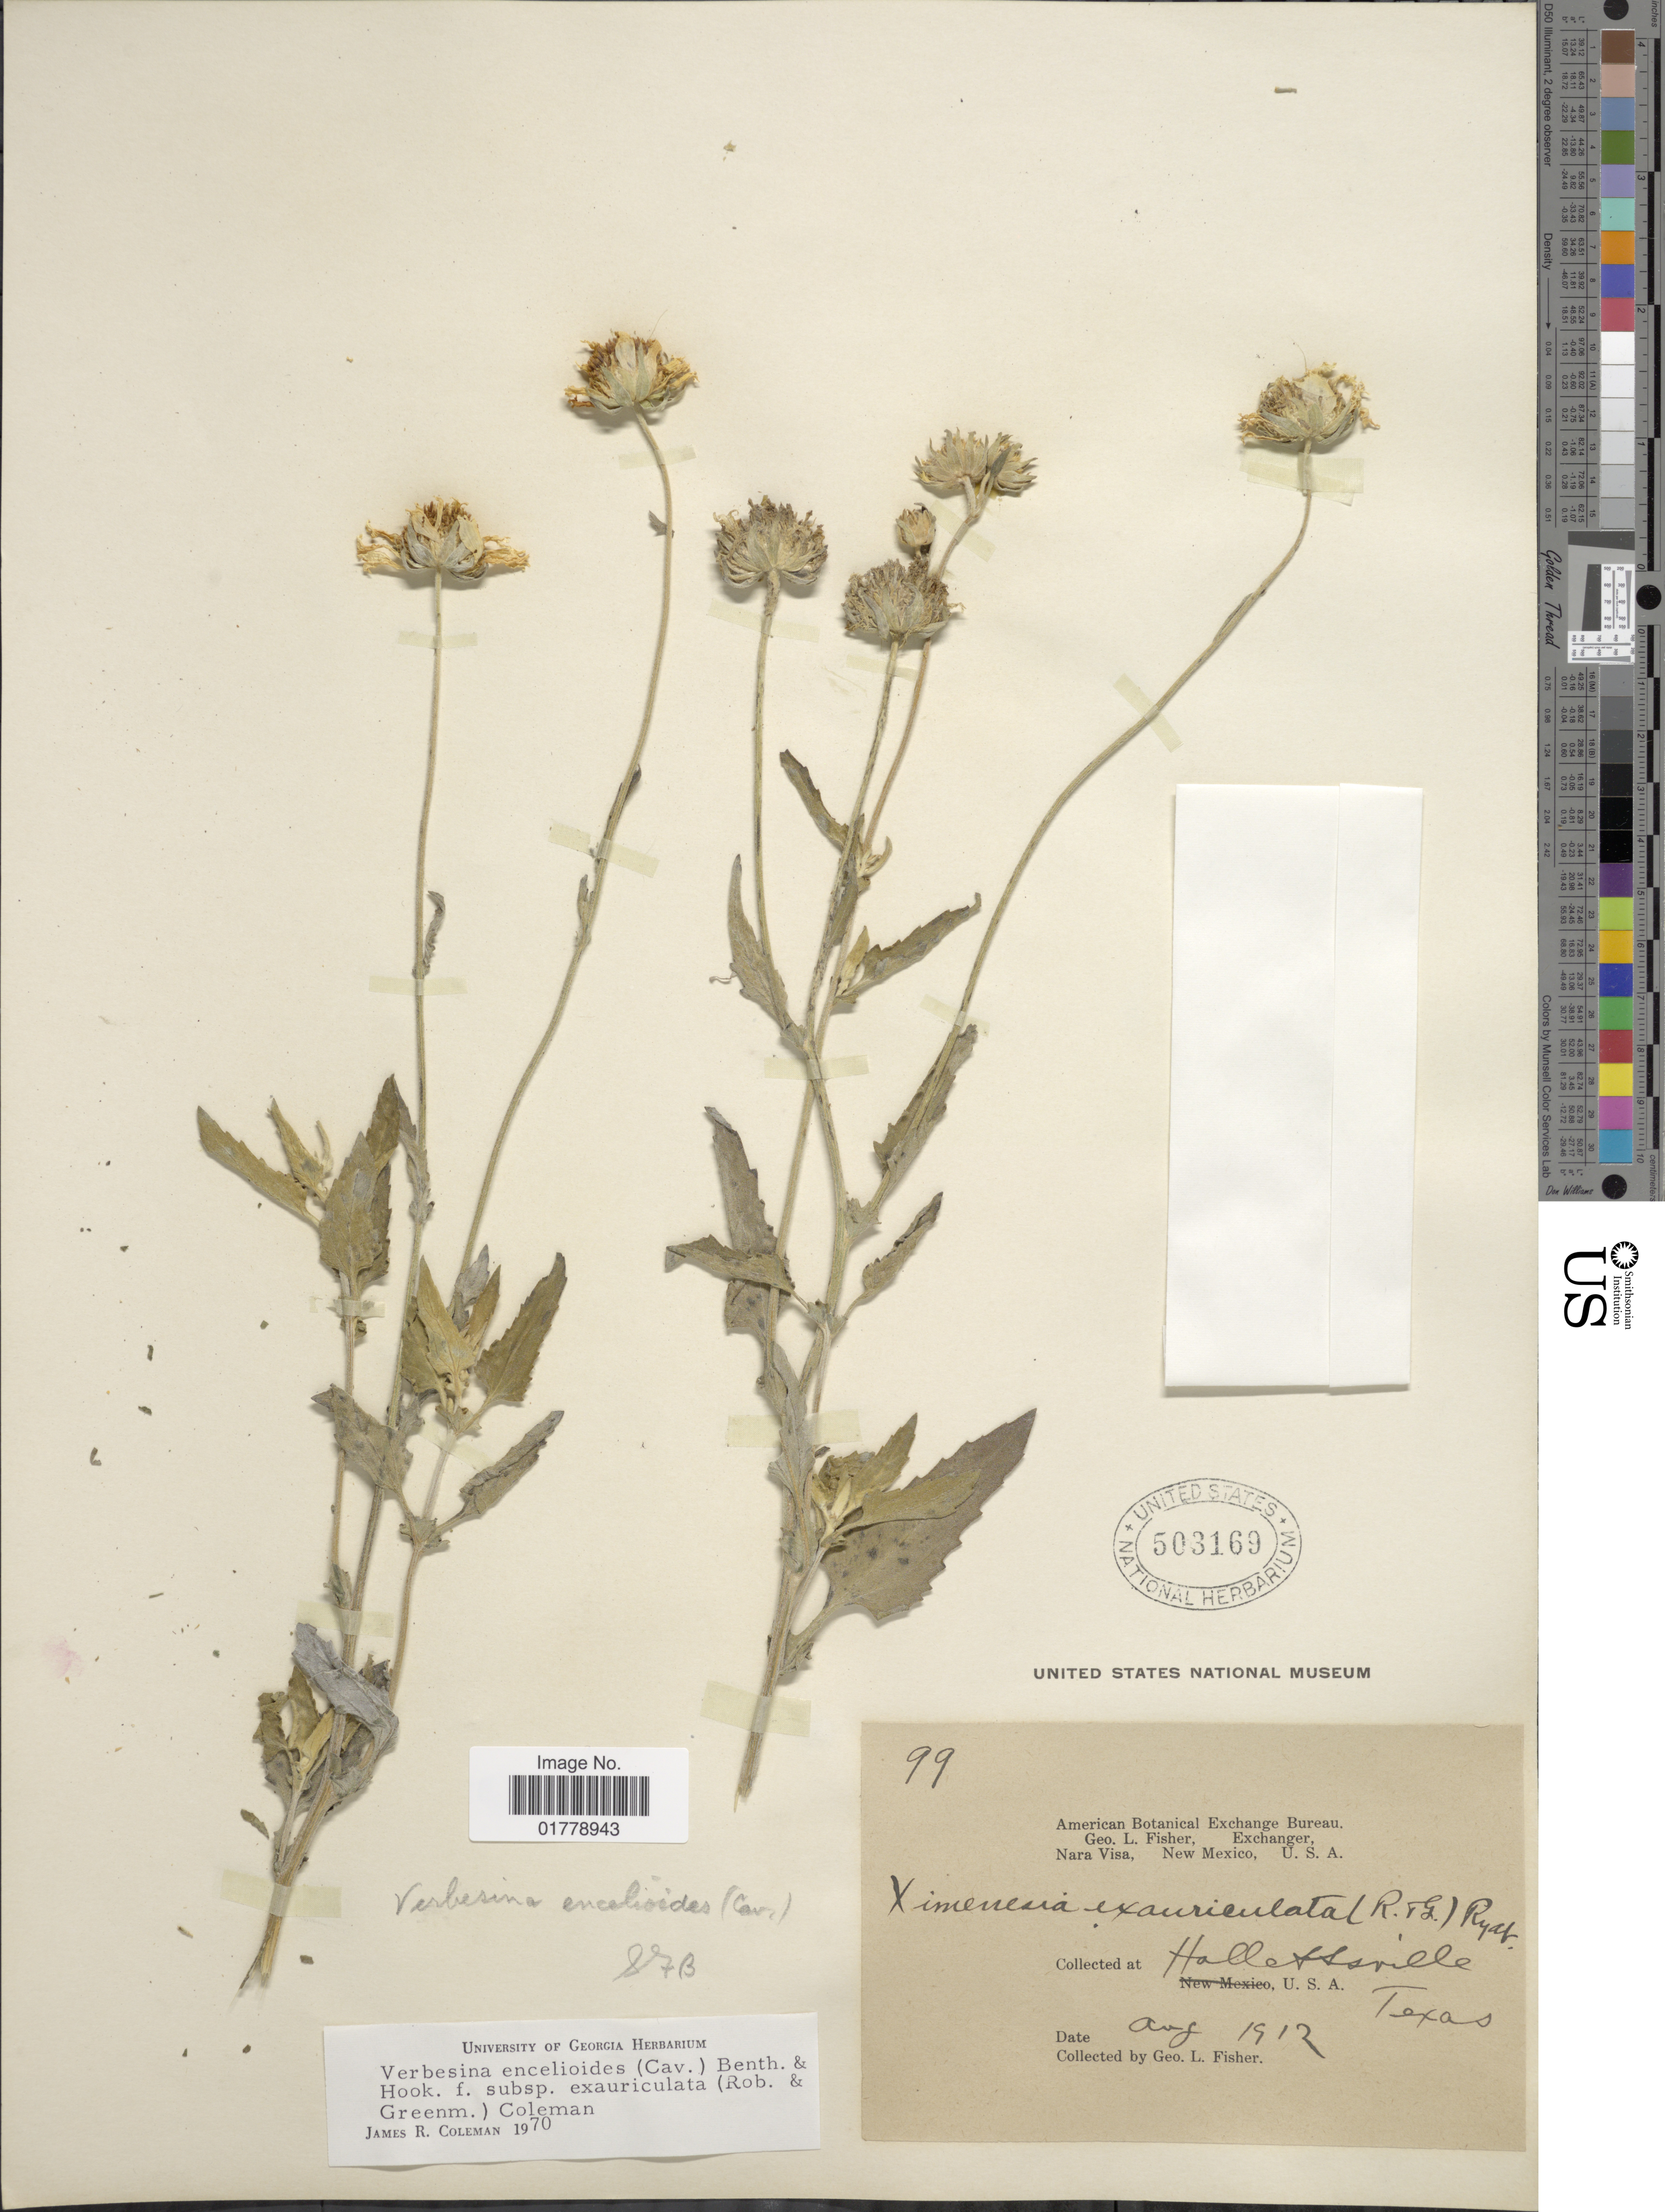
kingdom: Plantae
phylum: Tracheophyta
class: Magnoliopsida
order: Asterales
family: Asteraceae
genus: Verbesina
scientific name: Verbesina encelioides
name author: (Cav.) Benth. & Hook. ex A. Gray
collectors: G. L. Fisher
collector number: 99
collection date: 1912-08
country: United States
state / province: Texas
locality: Hallettsville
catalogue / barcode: US 503169